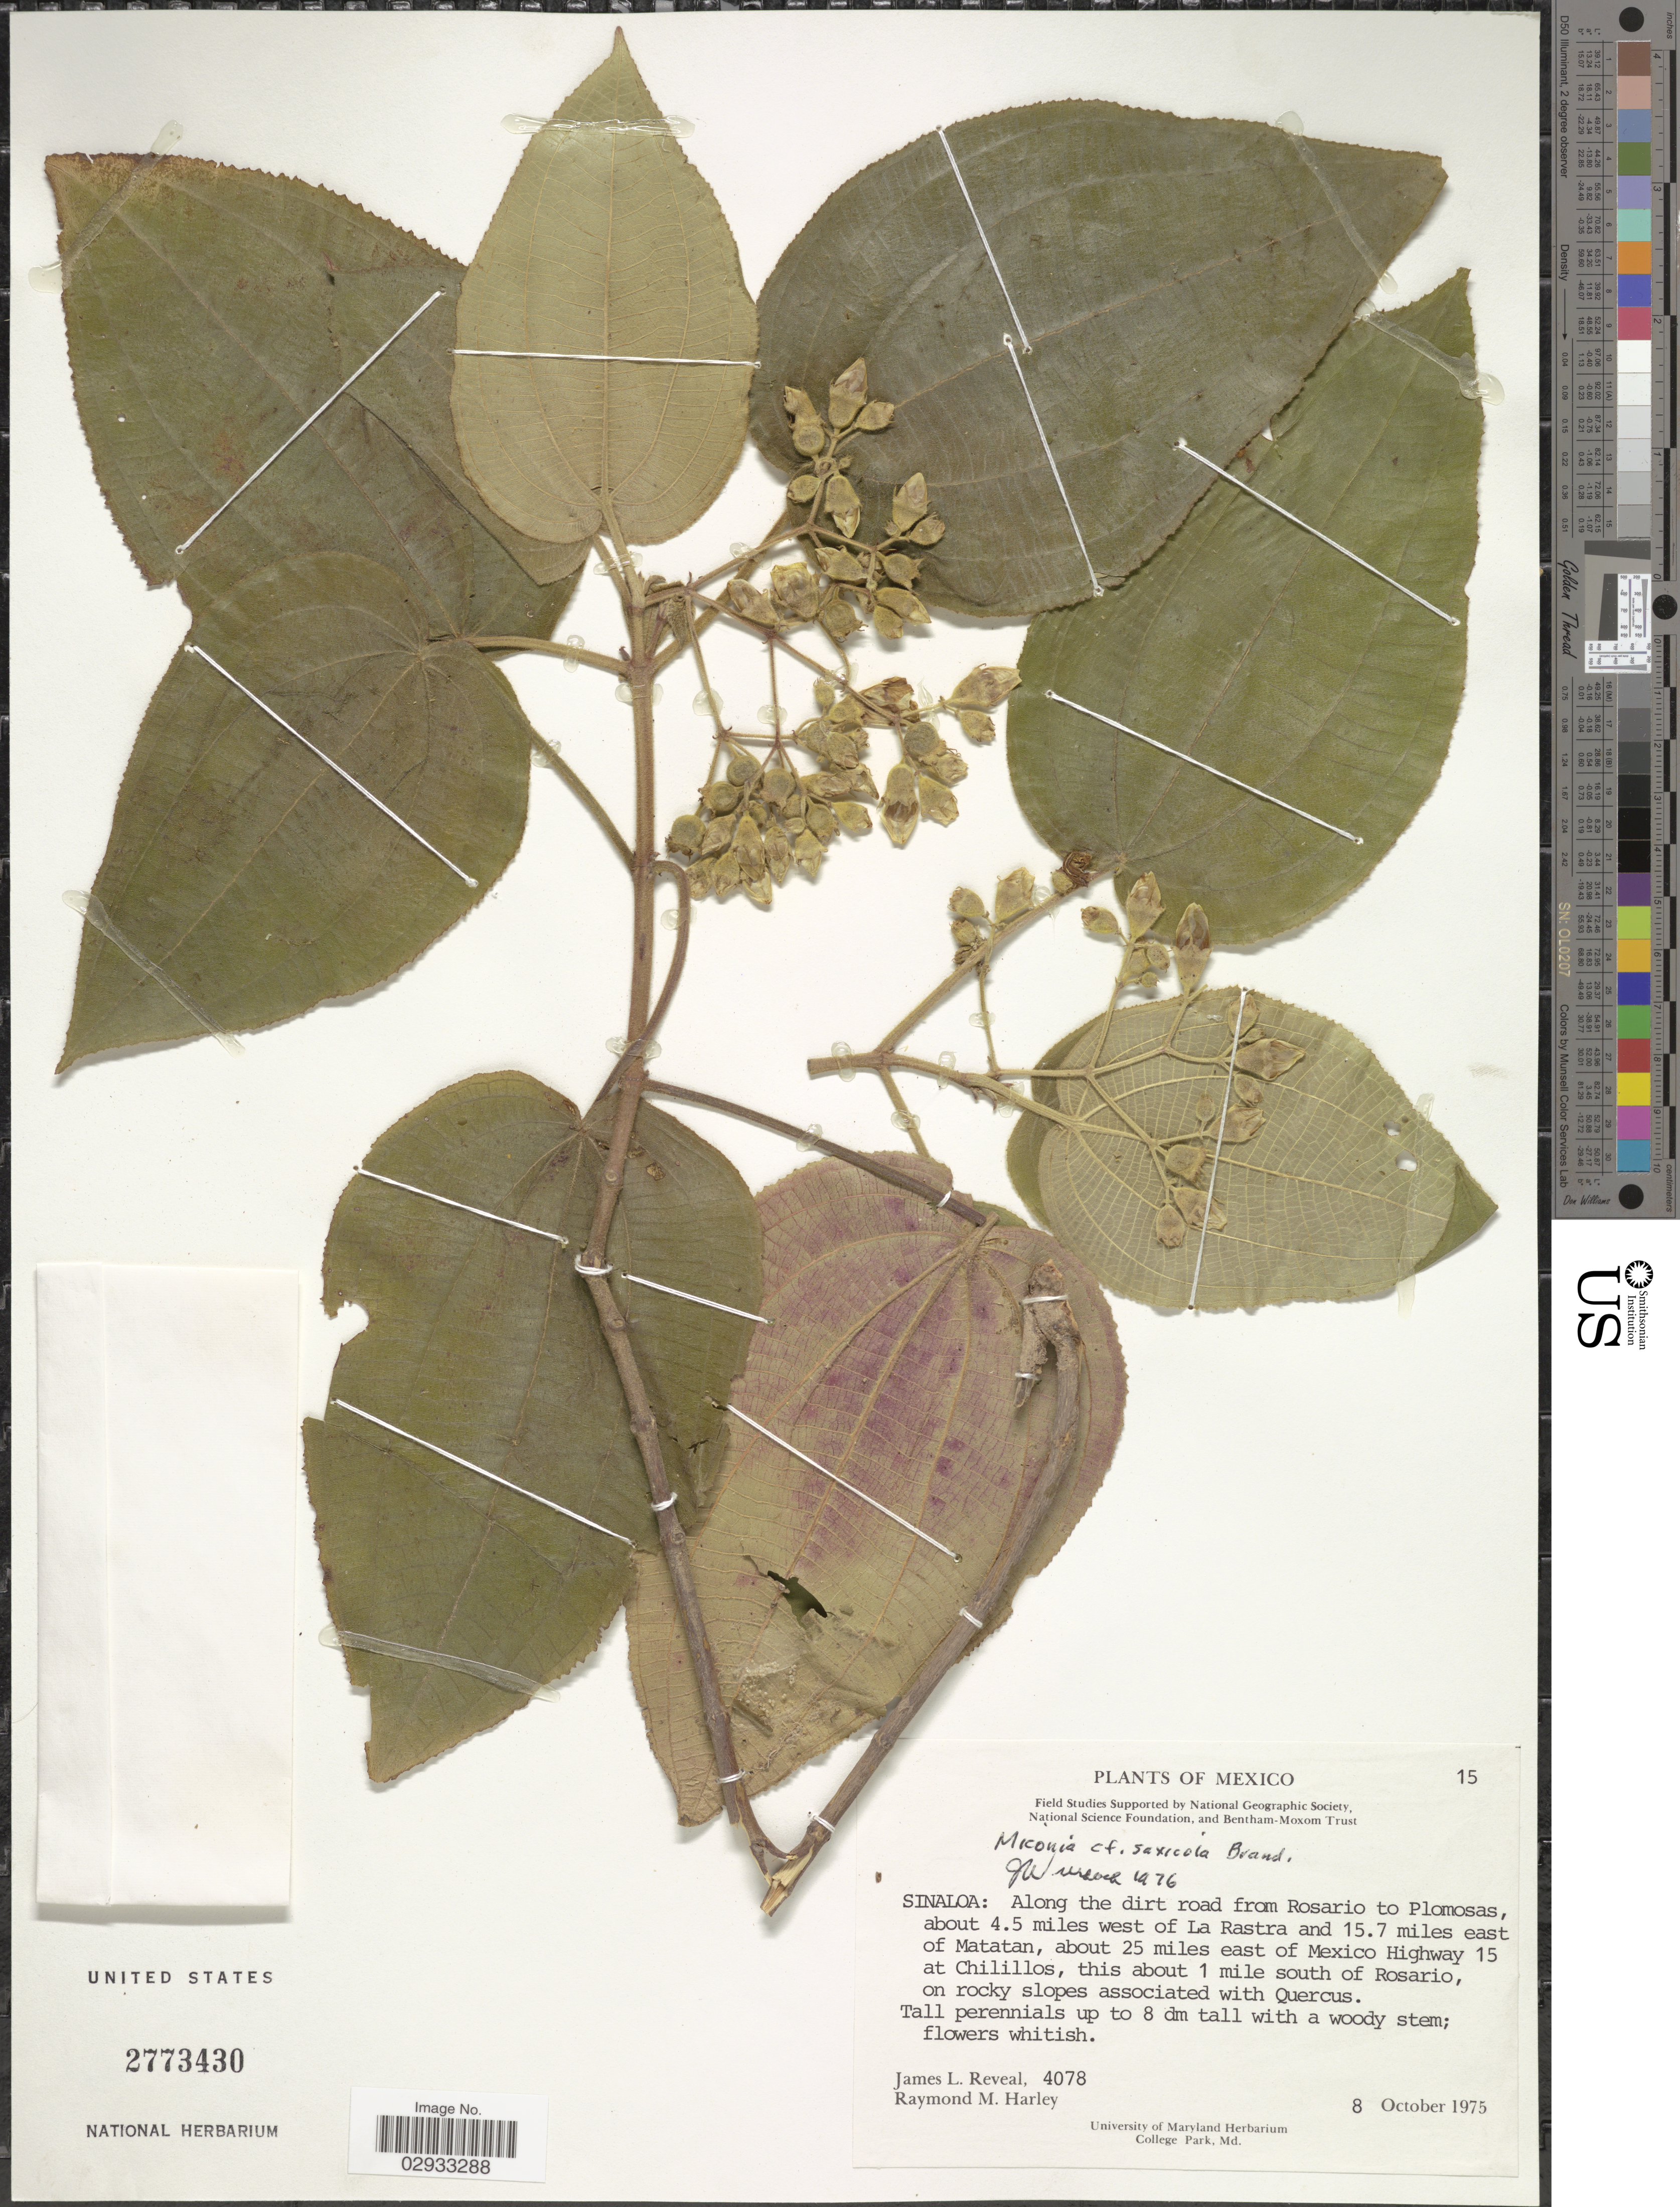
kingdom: Plantae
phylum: Tracheophyta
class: Magnoliopsida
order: Myrtales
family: Melastomataceae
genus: Miconia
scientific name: Miconia saxicola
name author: Brandegee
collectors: J. L. Reveal & R. M. Harley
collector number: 4078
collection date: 1975-10-08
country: Mexico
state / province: Sinaloa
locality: Along the dirt road from Rosario to Plomosas, about 4.5 miles west of La Rastra and 15.7 miles east of Matatan, about 25 miles east of Mexico Highway 15 at Chilillos, this about 1 mile south of Rosario.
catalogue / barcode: US 2773430